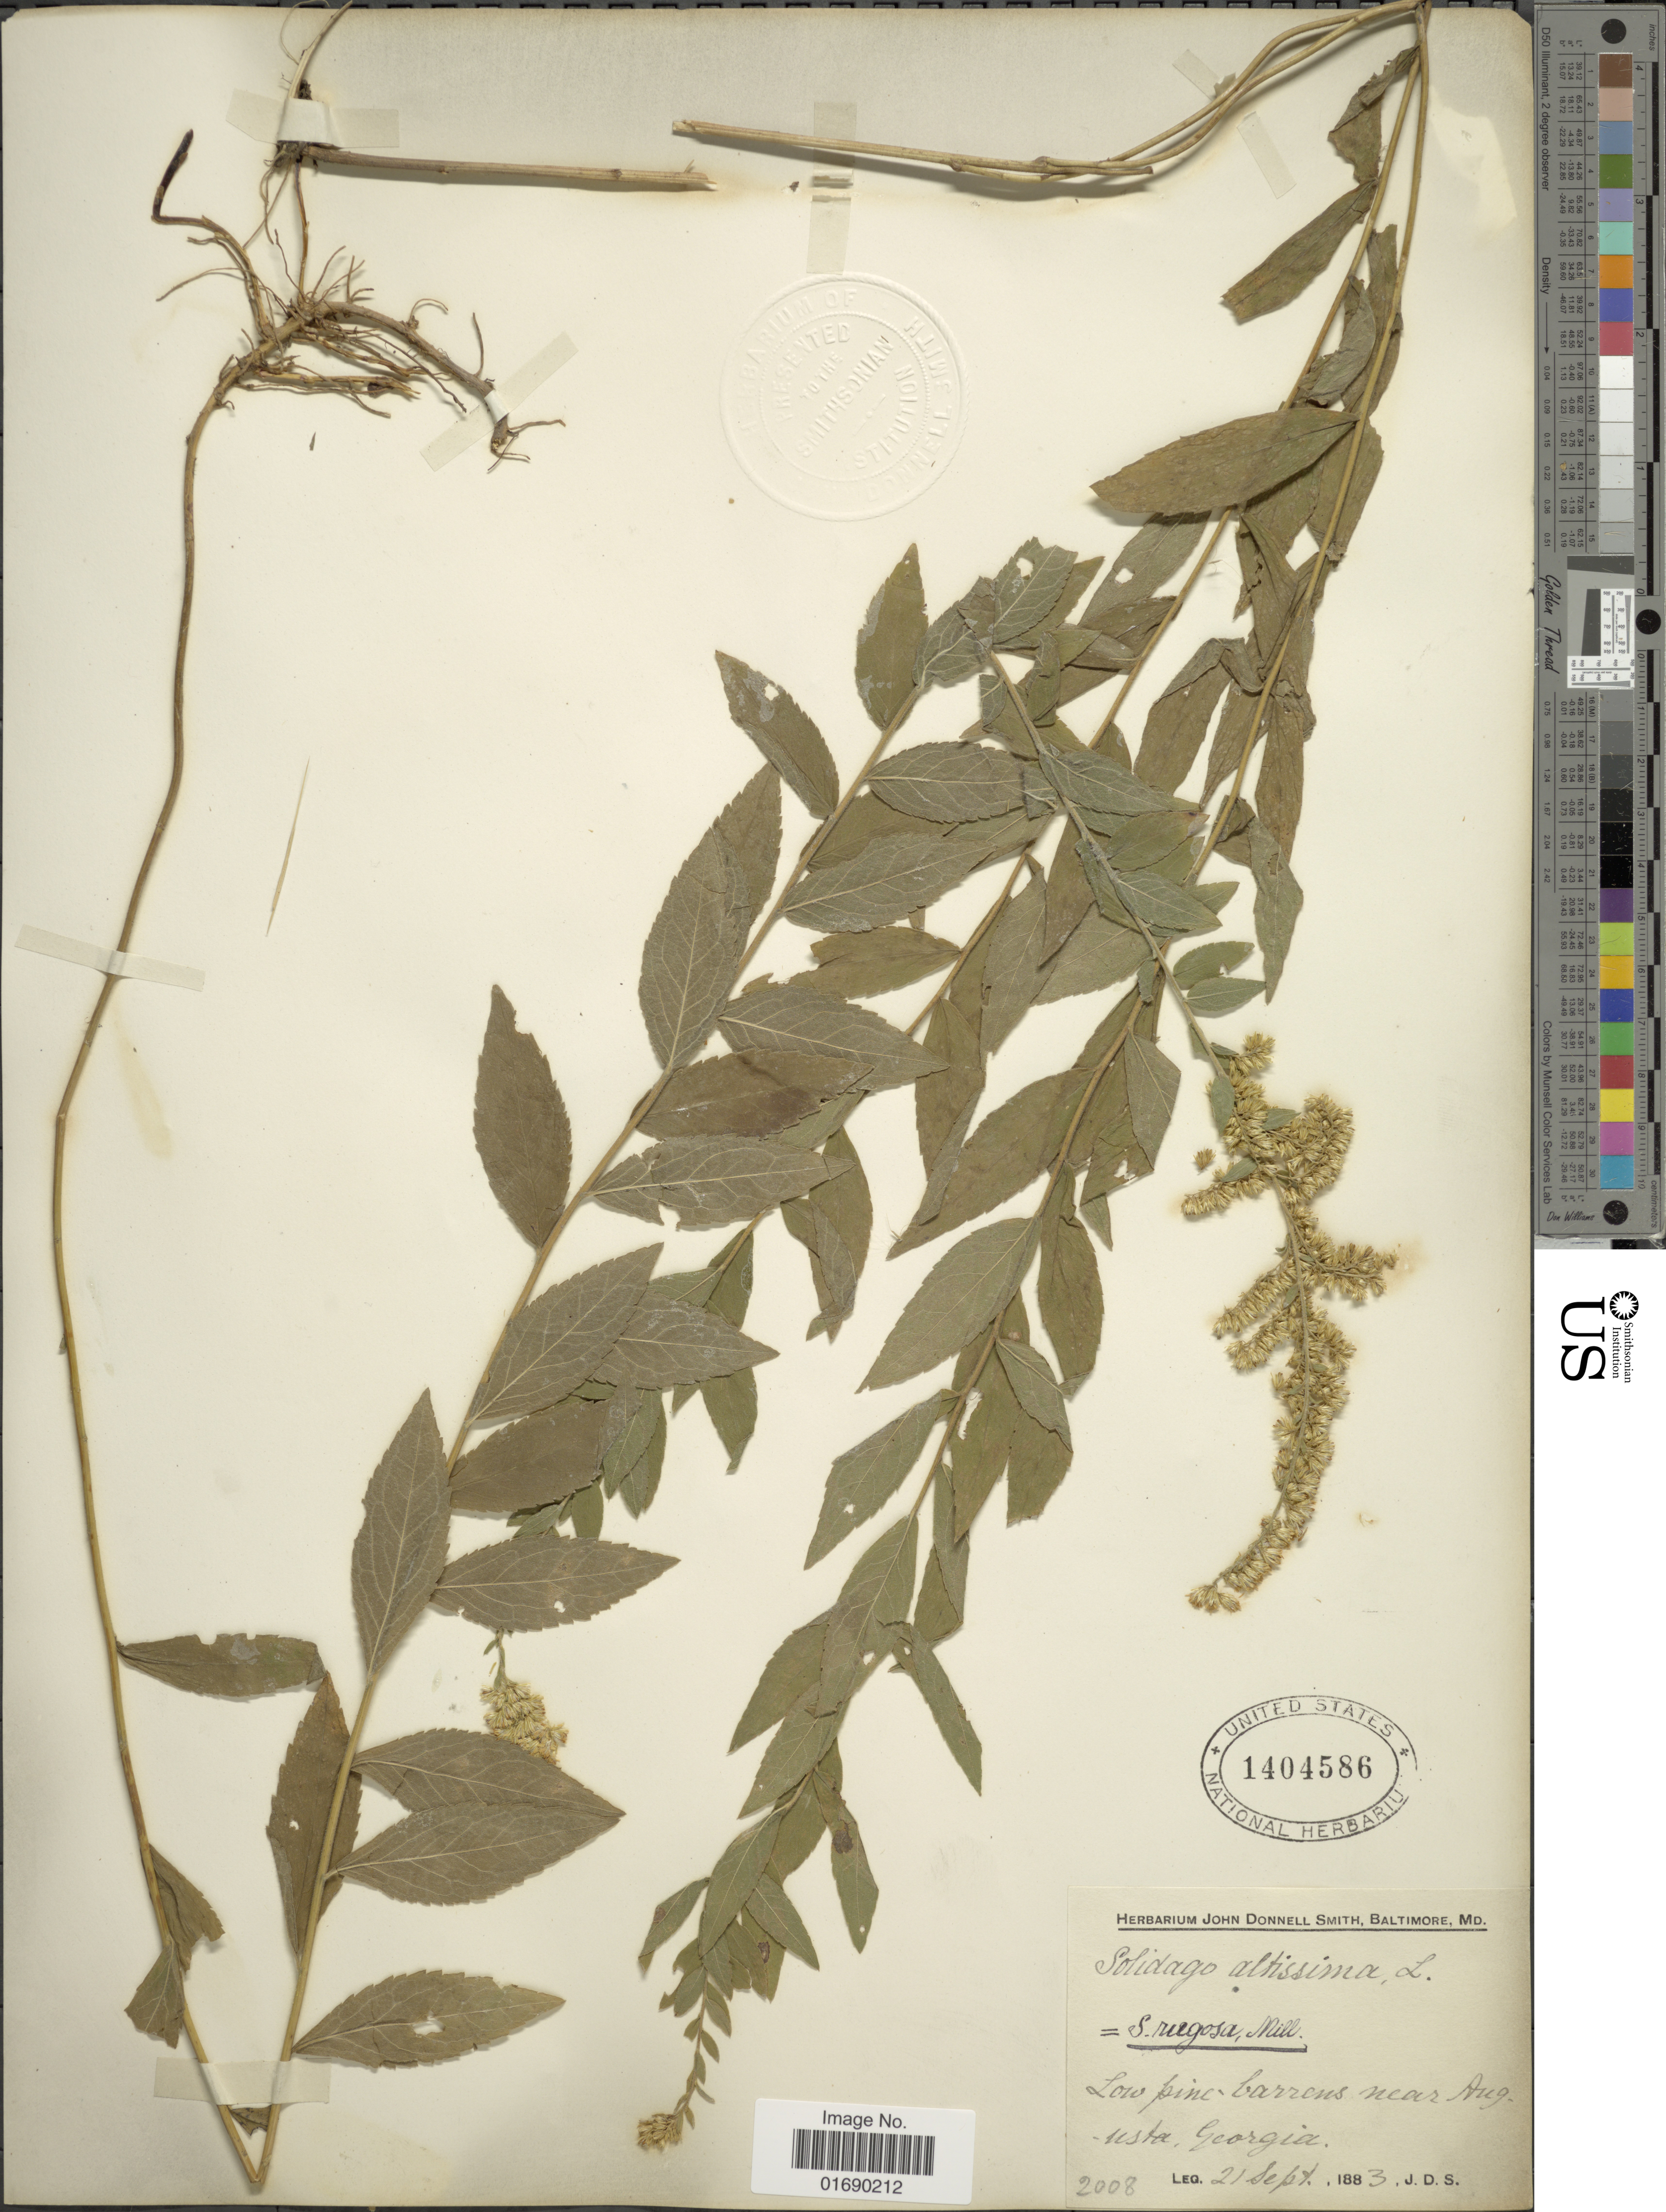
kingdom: Plantae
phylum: Tracheophyta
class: Magnoliopsida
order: Asterales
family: Asteraceae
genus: Solidago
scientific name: Solidago rugosa var. aspera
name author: (Aiton) Cronq.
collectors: J. Donnell Smith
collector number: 2008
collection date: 1883-09-21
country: United States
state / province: Georgia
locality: Low pine barrens near Augusta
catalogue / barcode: US 1404586